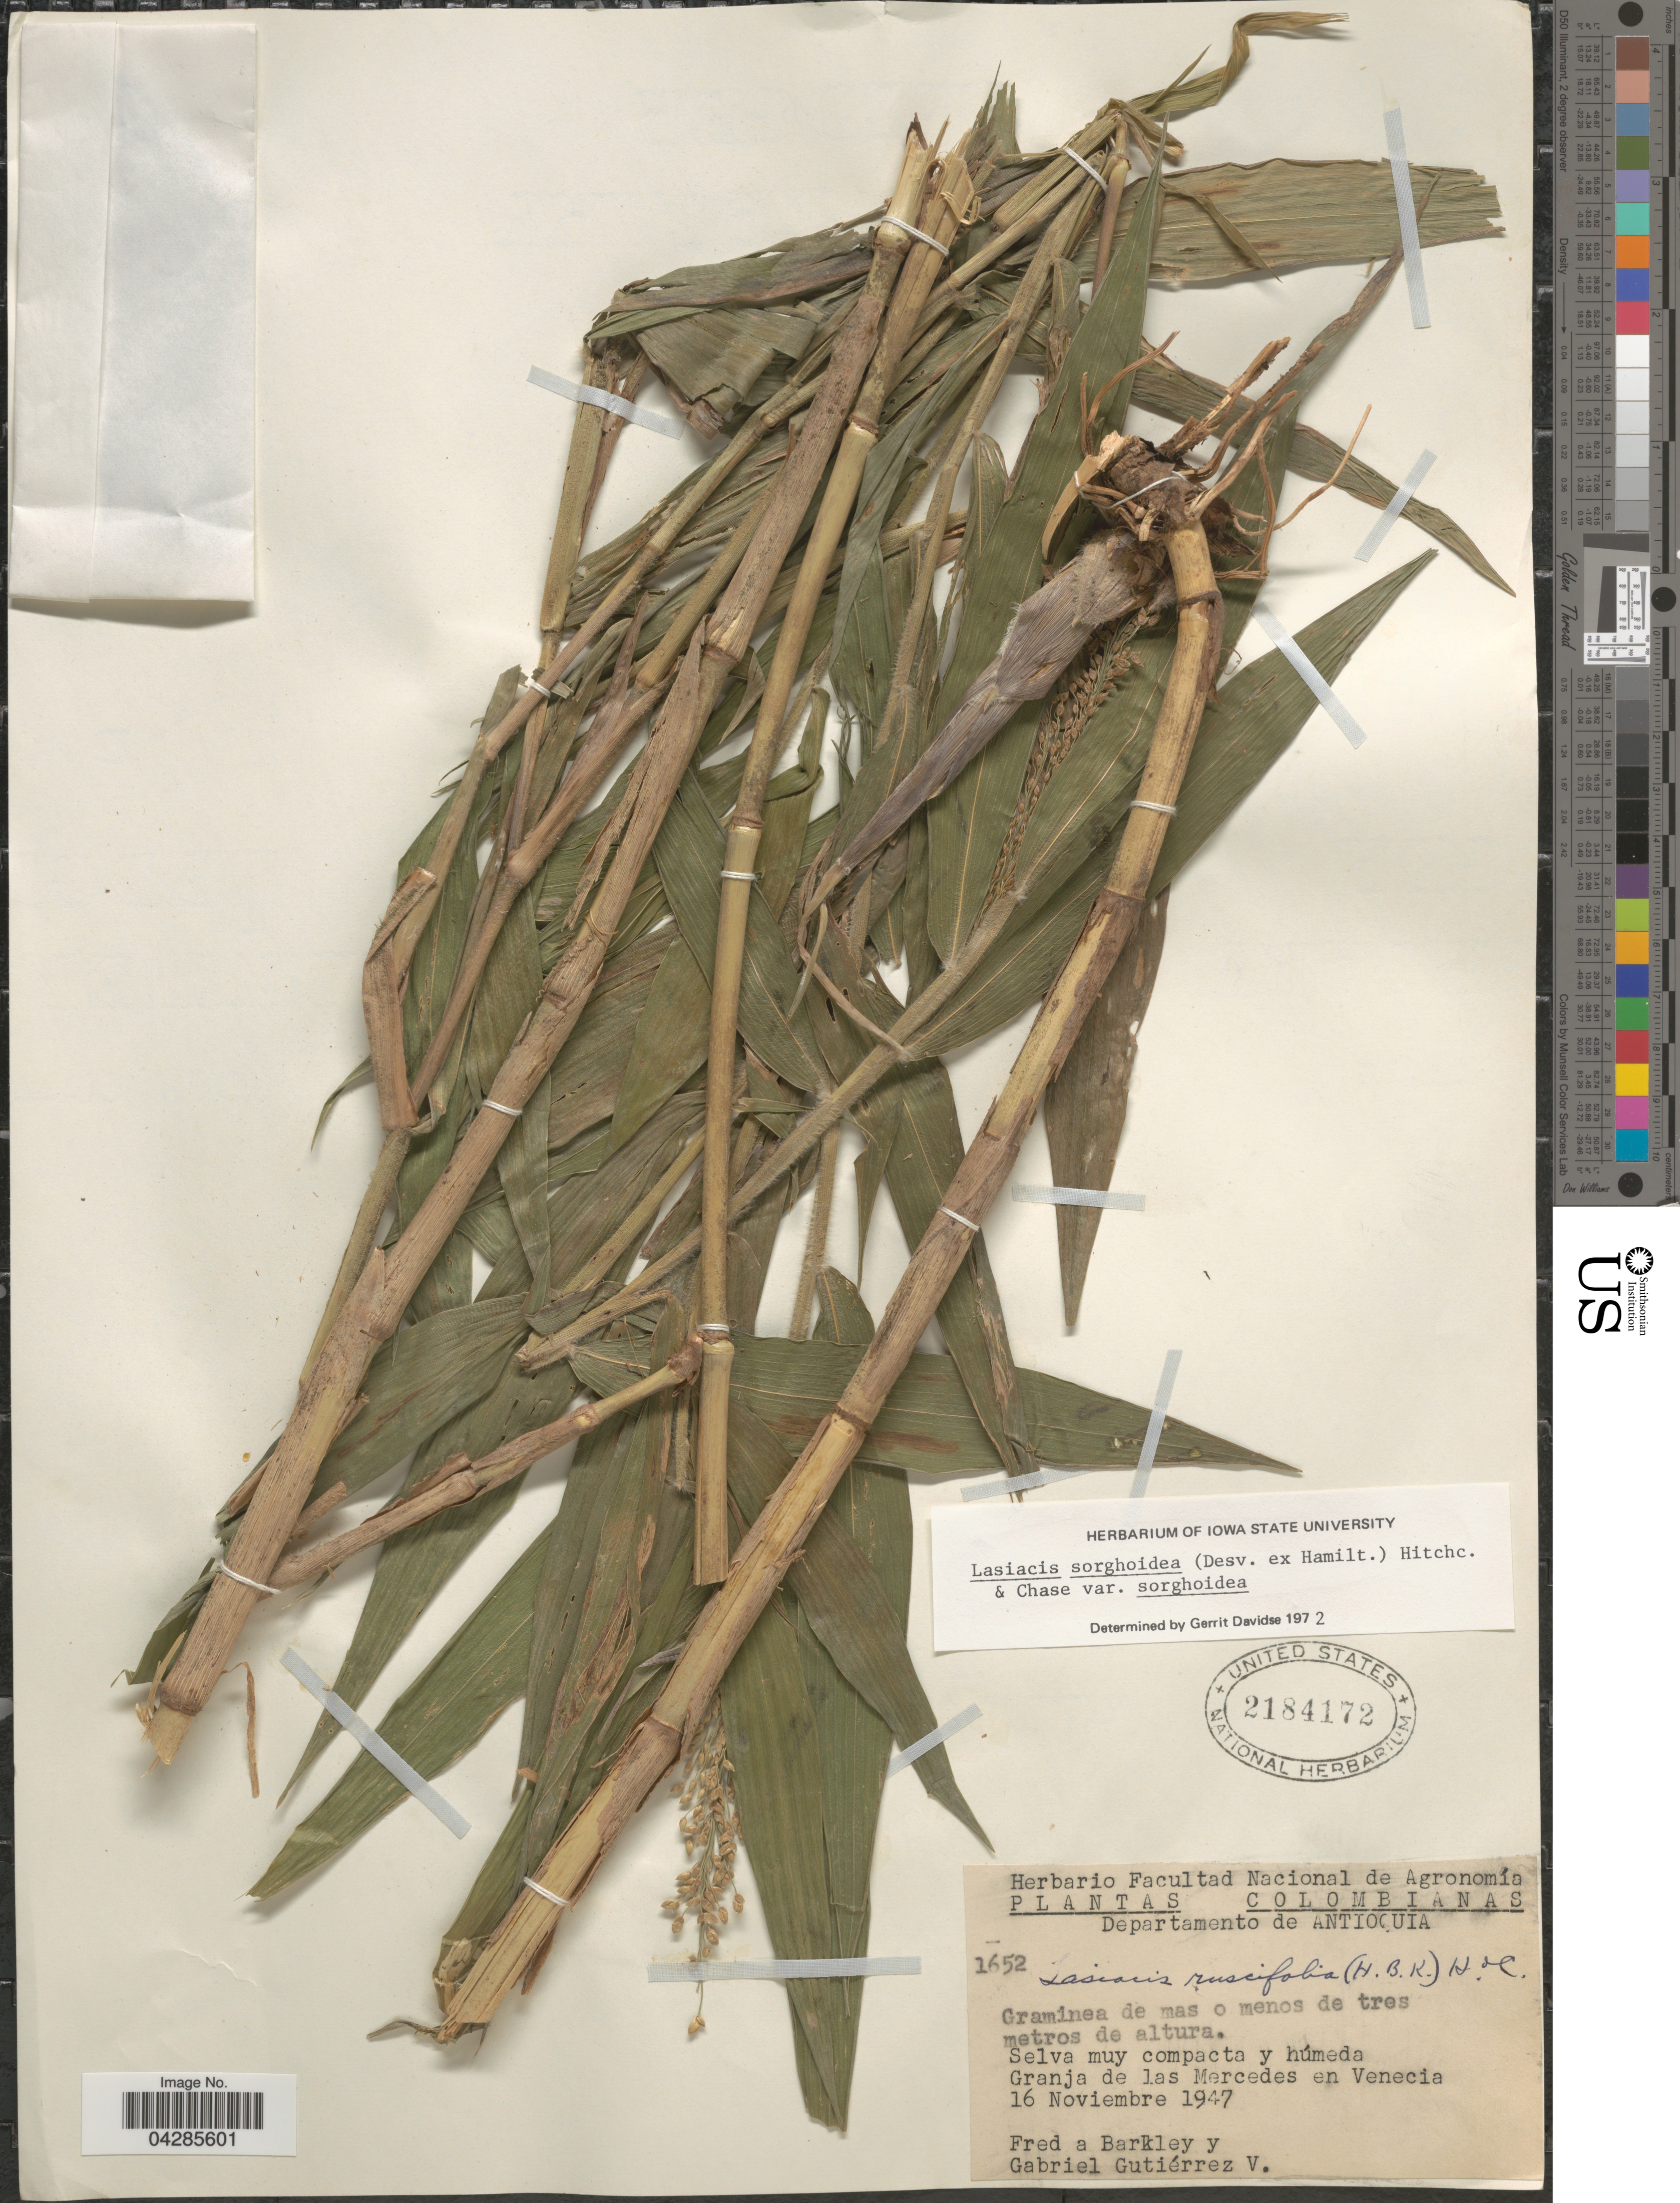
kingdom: Plantae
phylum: Tracheophyta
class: Liliopsida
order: Poales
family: Poaceae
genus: Lasiacis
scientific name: Lasiacis sorghoidea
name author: (Desv. ex Ham.) Hitchc. & Chase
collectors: F. A. Barkley & G. Gutiérrez V.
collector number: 1652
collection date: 1947-11-16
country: Colombia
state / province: Antioquia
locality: Departamento de Antioquia. Granja de las Mercedes en Venecia.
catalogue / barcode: US 2184172